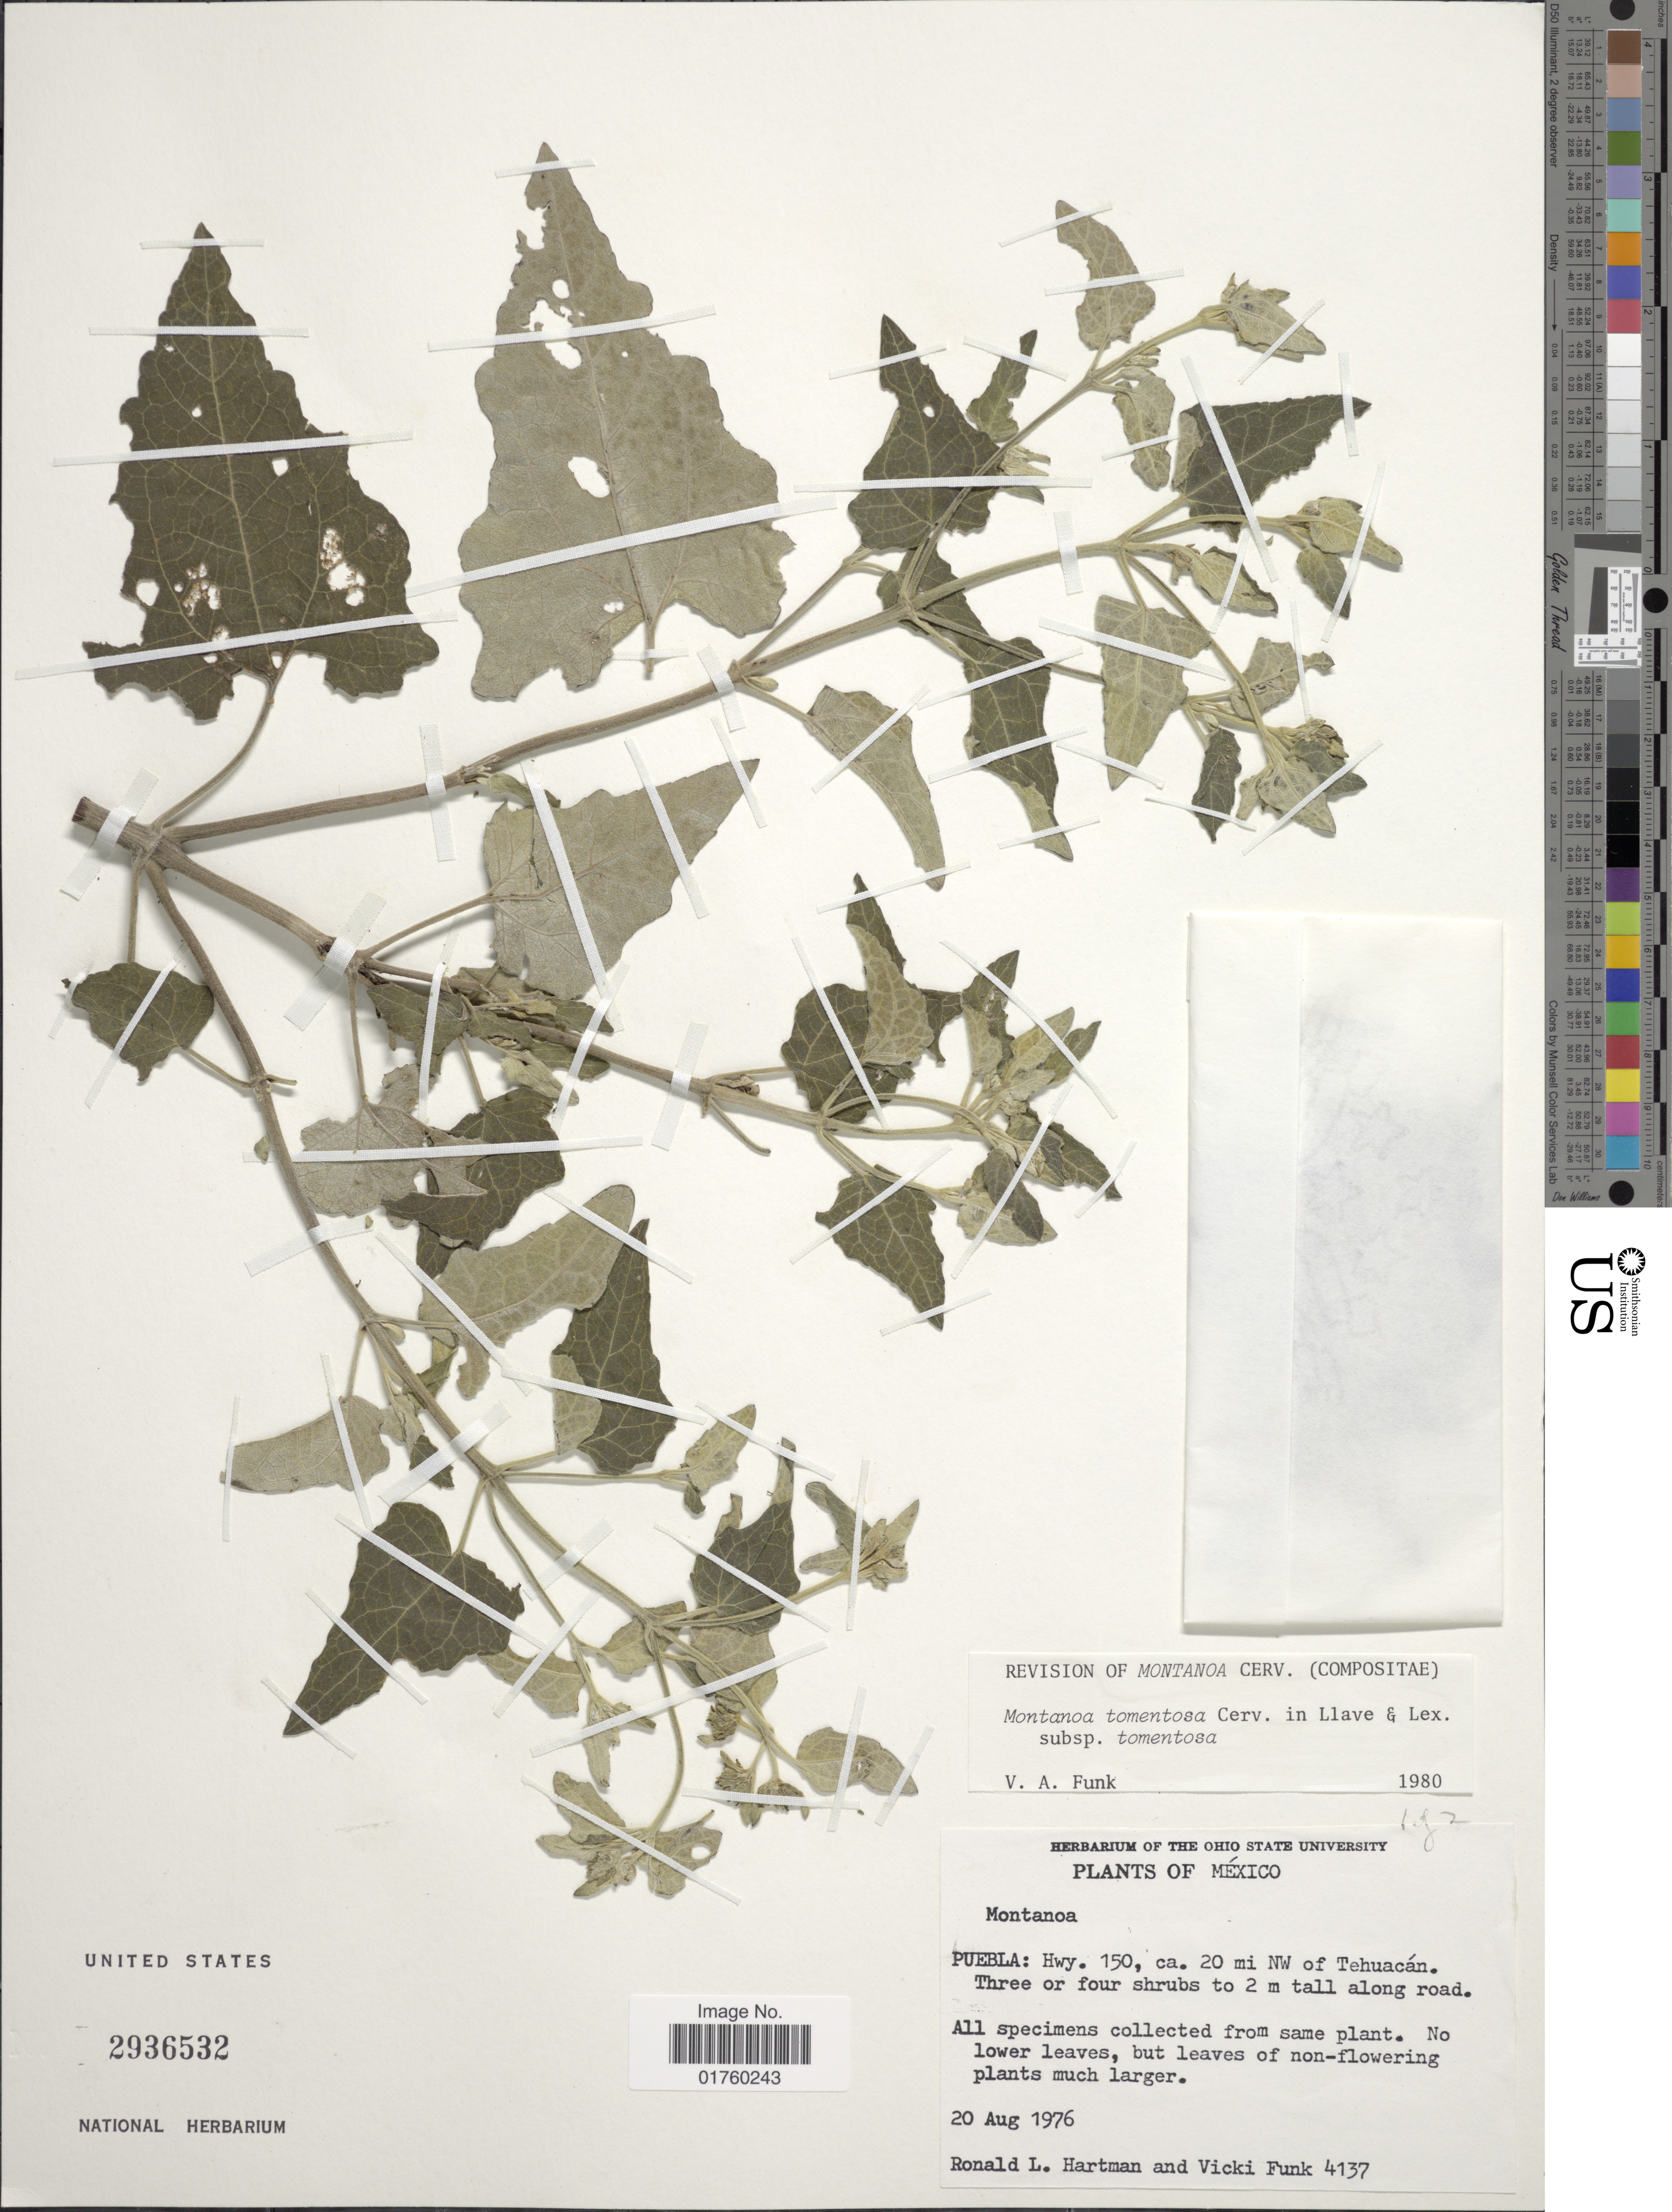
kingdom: Plantae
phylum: Tracheophyta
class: Magnoliopsida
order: Asterales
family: Asteraceae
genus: Montanoa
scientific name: Montanoa tomentosa subsp. tomentosa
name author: Cerv.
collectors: R. Hartman & V. Funk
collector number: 4137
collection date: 1976-08-20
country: Mexico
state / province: Puebla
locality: Hwy. 150, ca. 20 mi NW of Tehuacan, along road.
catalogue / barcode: US 2936532